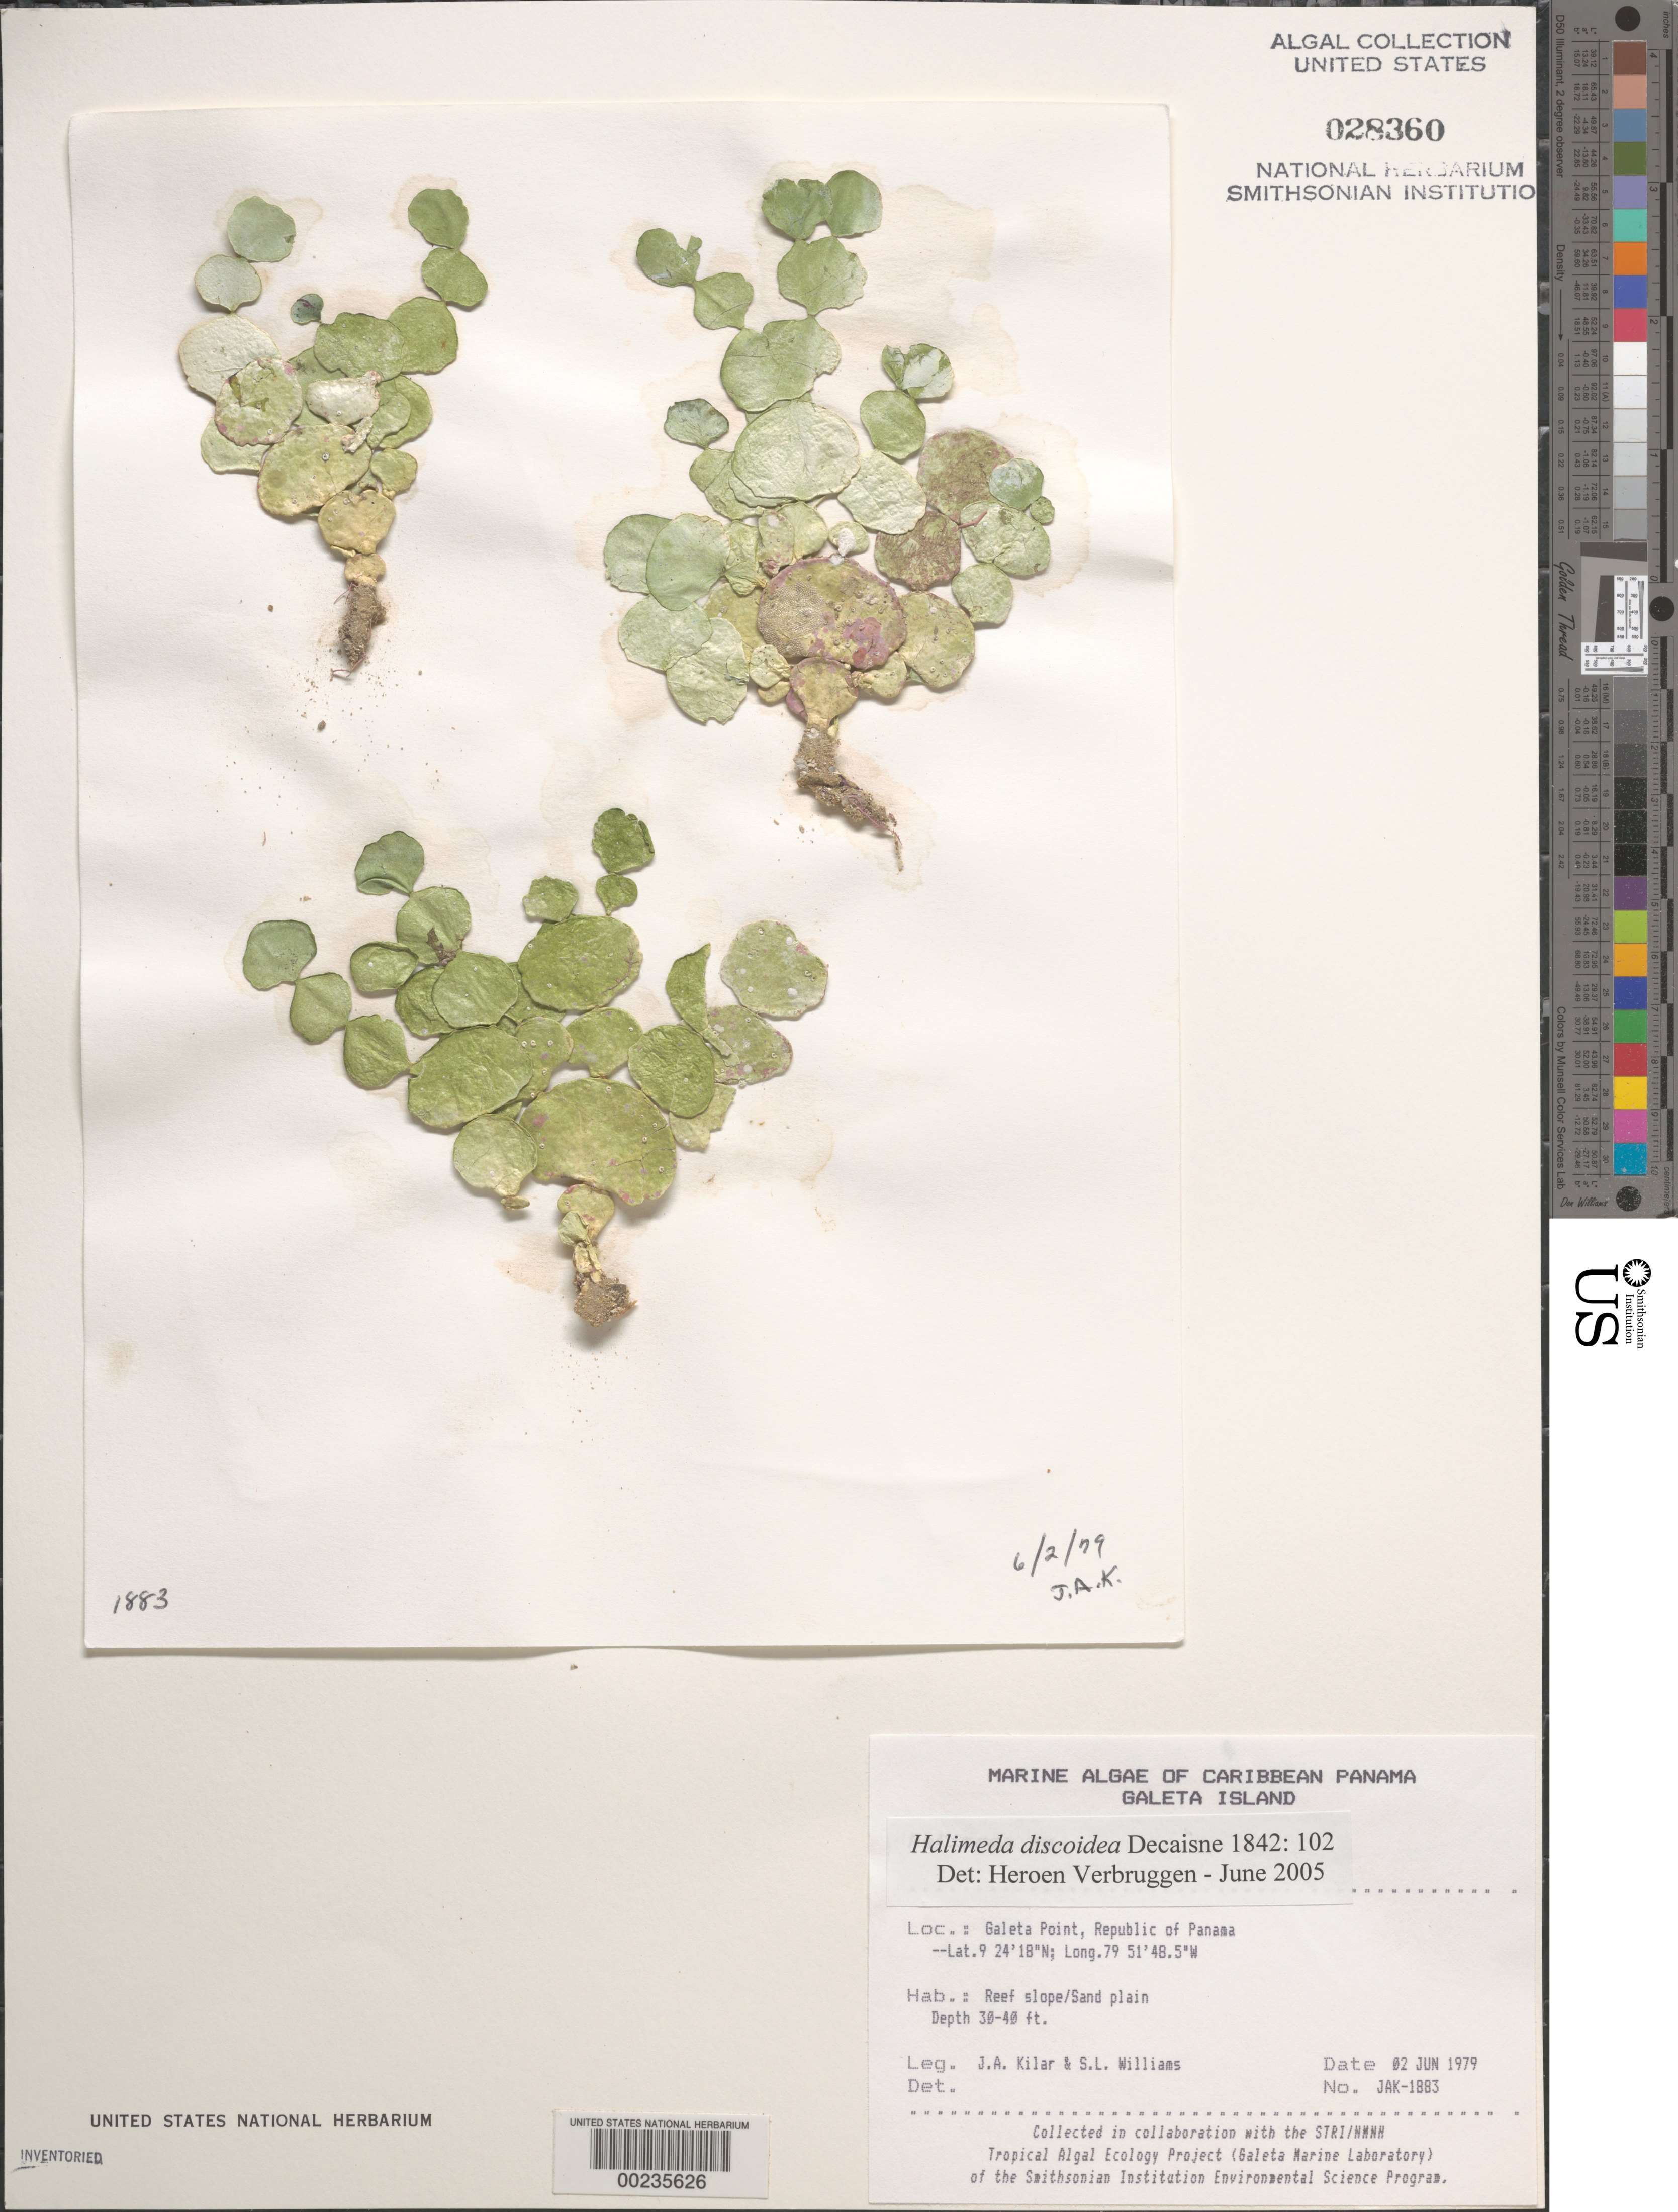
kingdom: Plantae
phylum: Chlorophyta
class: Ulvophyceae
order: Bryopsidales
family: Halimedaceae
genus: Halimeda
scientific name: Halimeda discoidea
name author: Decne.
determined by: Verbruggen, H.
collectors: J. A. Kilar & S. L. Williams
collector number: JAK-1883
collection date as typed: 02 Jun 1979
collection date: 1979-06-02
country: Panama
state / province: Colón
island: Galeta Island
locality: Galeta Point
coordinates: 9 24' 18" N, 79 51' 48.5" W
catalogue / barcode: US 28360